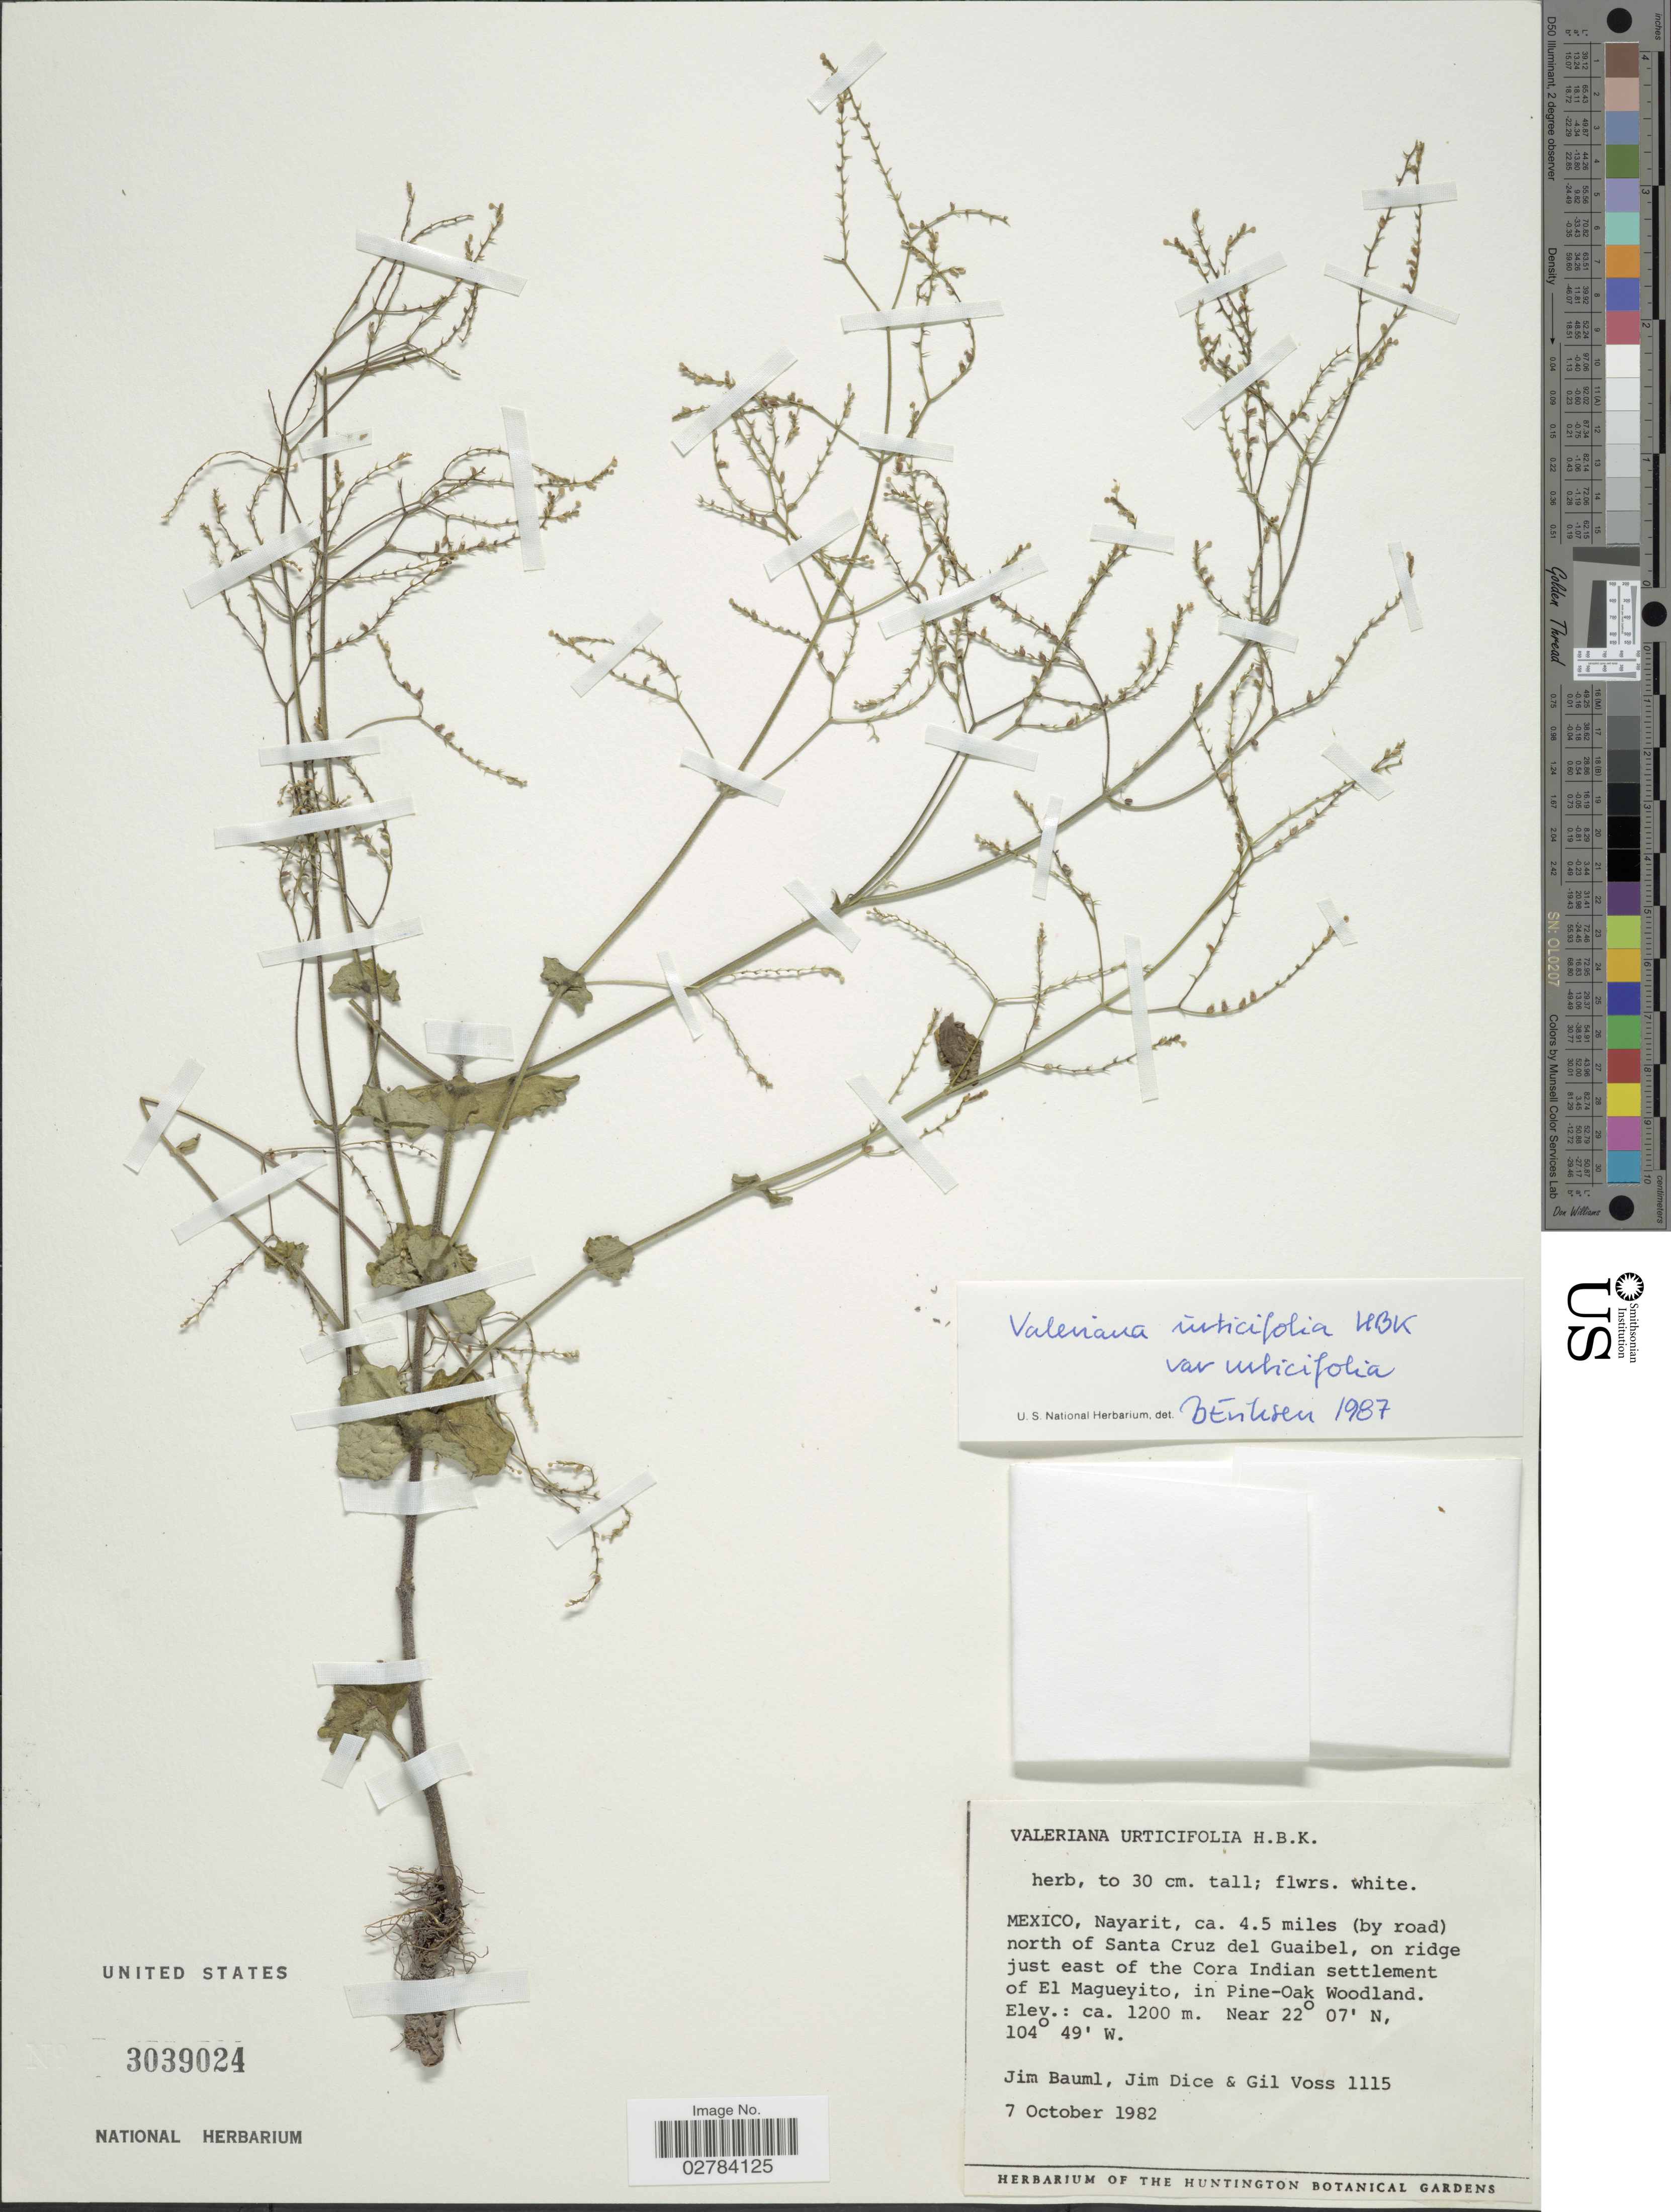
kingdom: Plantae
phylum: Tracheophyta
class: Magnoliopsida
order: Dipsacales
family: Caprifoliaceae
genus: Valeriana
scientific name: Valeriana urticaefolia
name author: Kunth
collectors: J. Bauml, J. Dice & G. Voss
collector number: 1115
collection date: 1982-10-07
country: Mexico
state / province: Nayarit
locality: Ca. 4.5 miles (by road) north of Santa Cruz del Guaibel, on ridge just east of the Cora Indian settlement of El Magueyito, in Pine-Oak Woodland.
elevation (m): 1200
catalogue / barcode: US 3039024